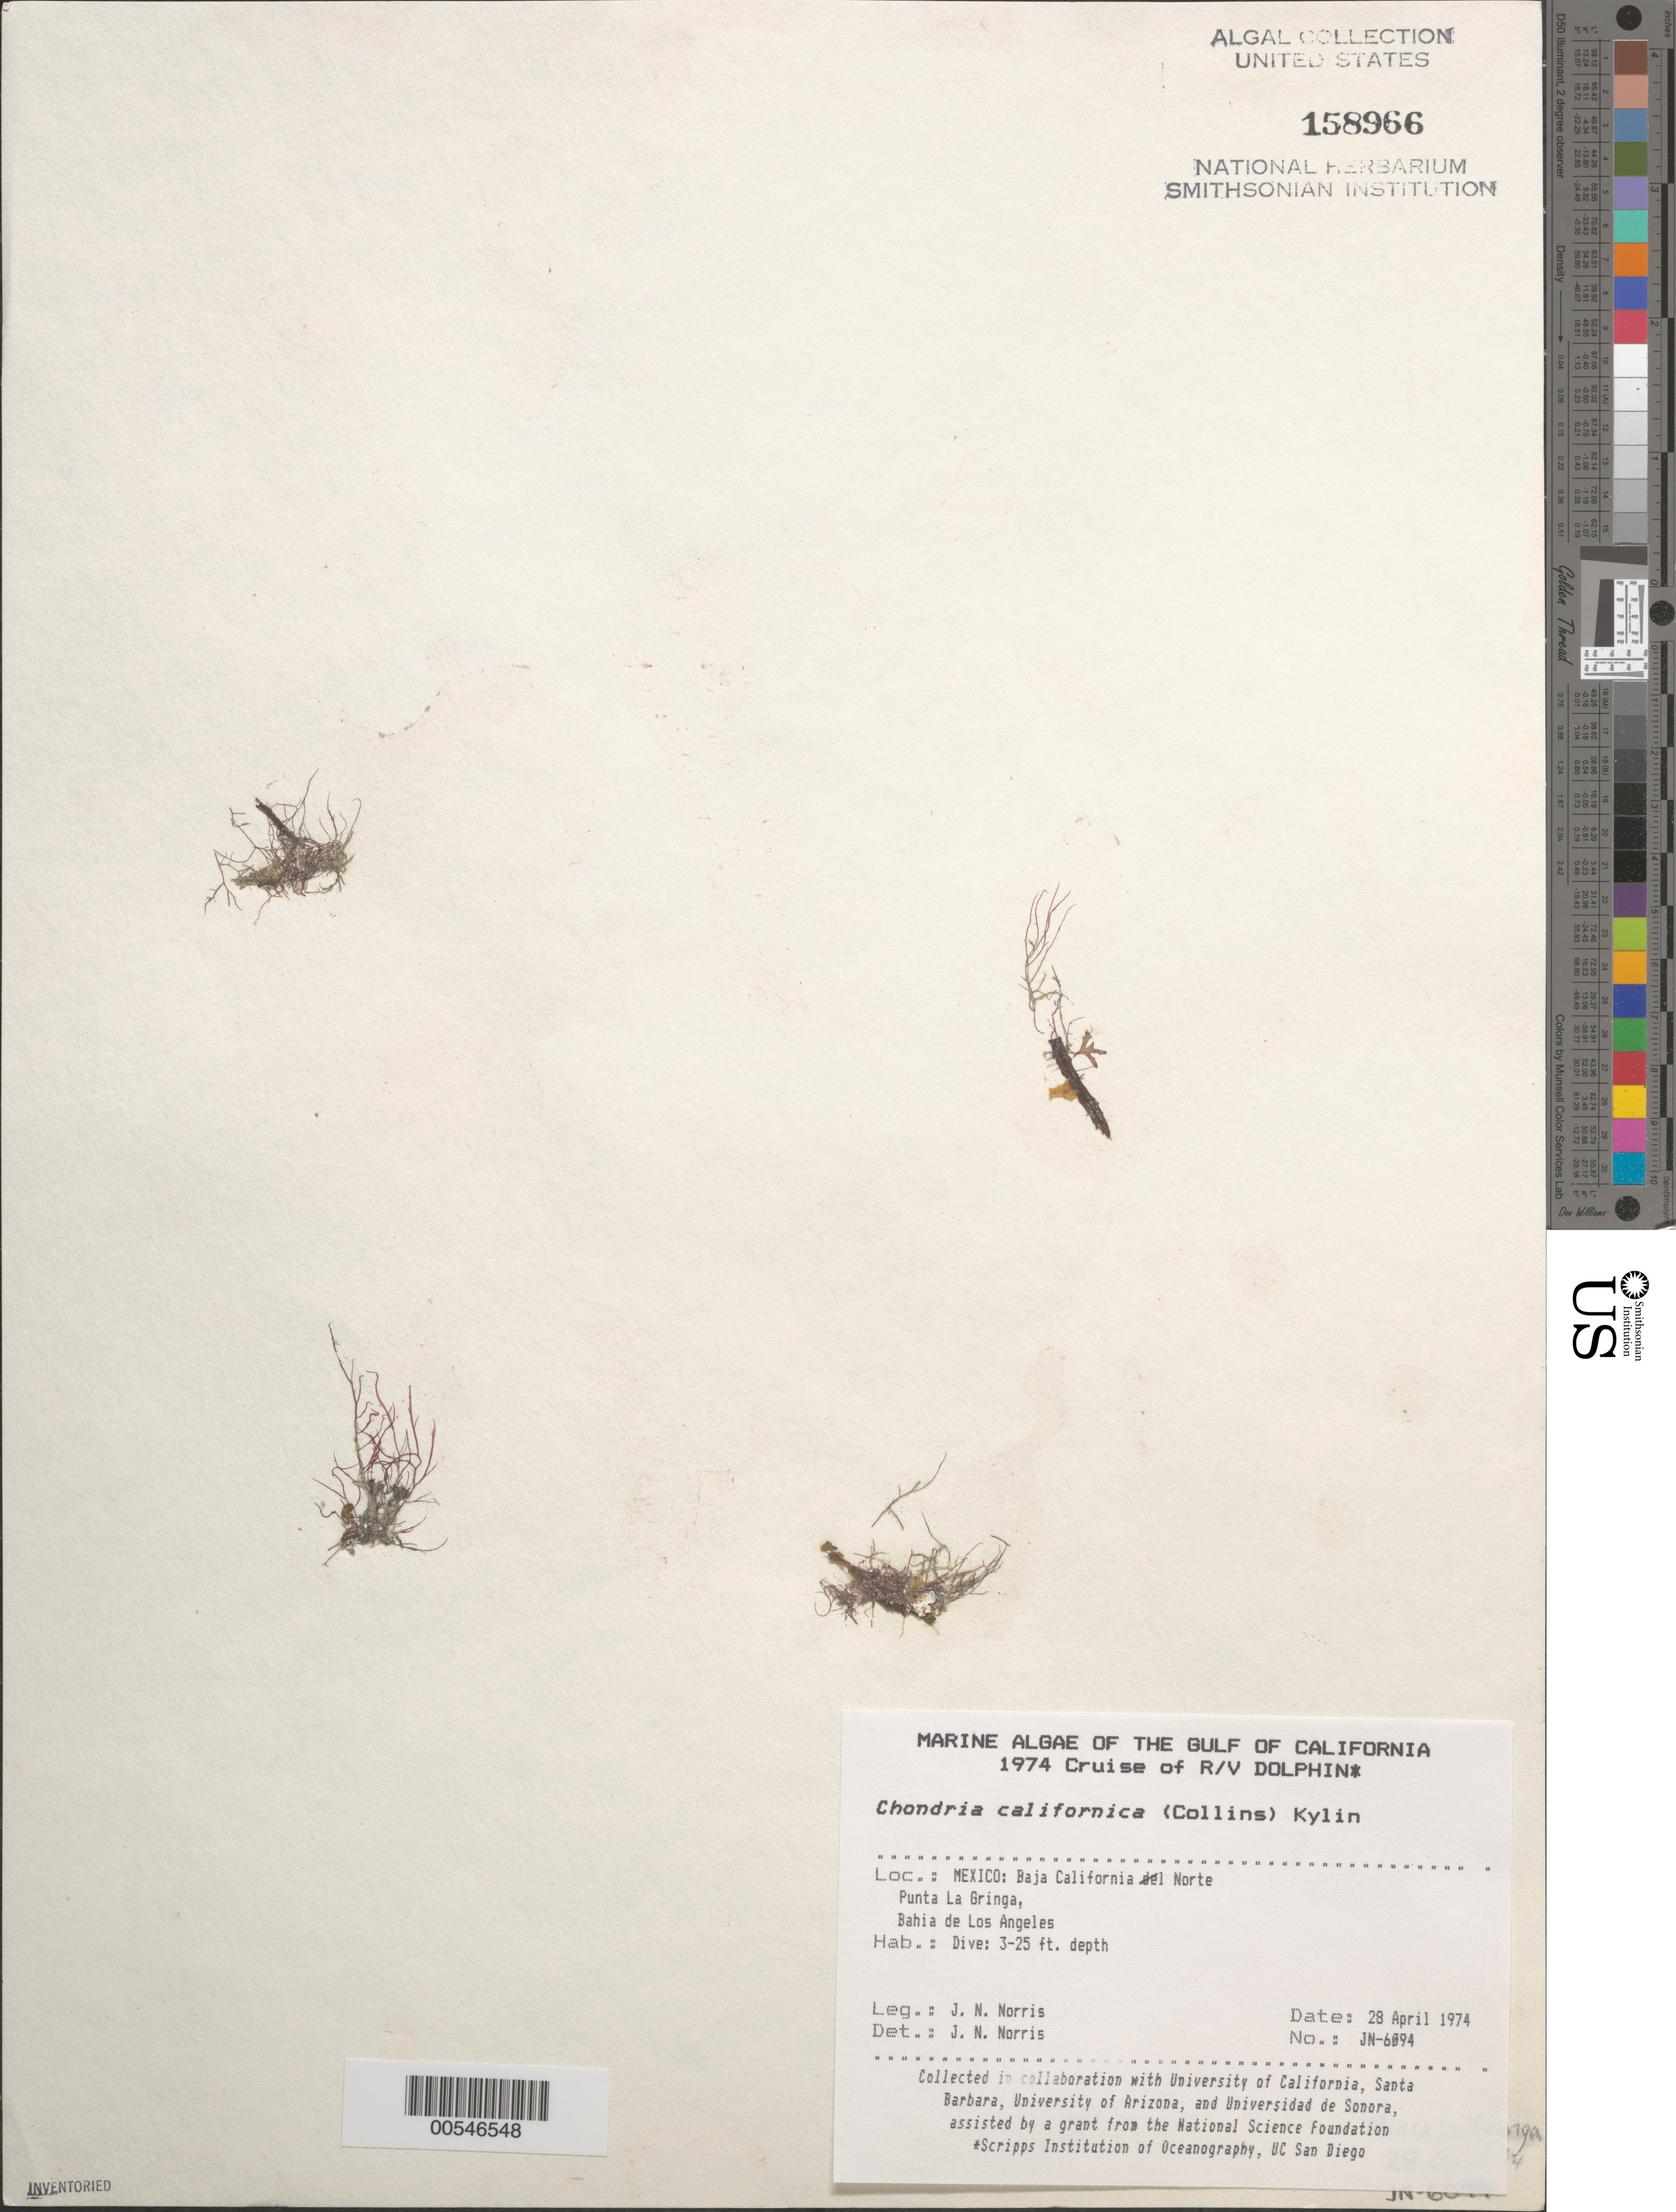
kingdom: Plantae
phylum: Rhodophyta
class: Florideophyceae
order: Ceramiales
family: Rhodomelaceae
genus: Chondria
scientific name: Chondria acrorhizophora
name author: Setch. & N.L. Gardner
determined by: Algae name updating Project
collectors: J. N. Norris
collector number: JN-6094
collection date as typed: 28 Apr 1974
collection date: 1974-04-28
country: Mexico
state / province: Baja California Norte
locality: Punta La Gringa, Bahia de Los Angeles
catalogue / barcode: US 158966